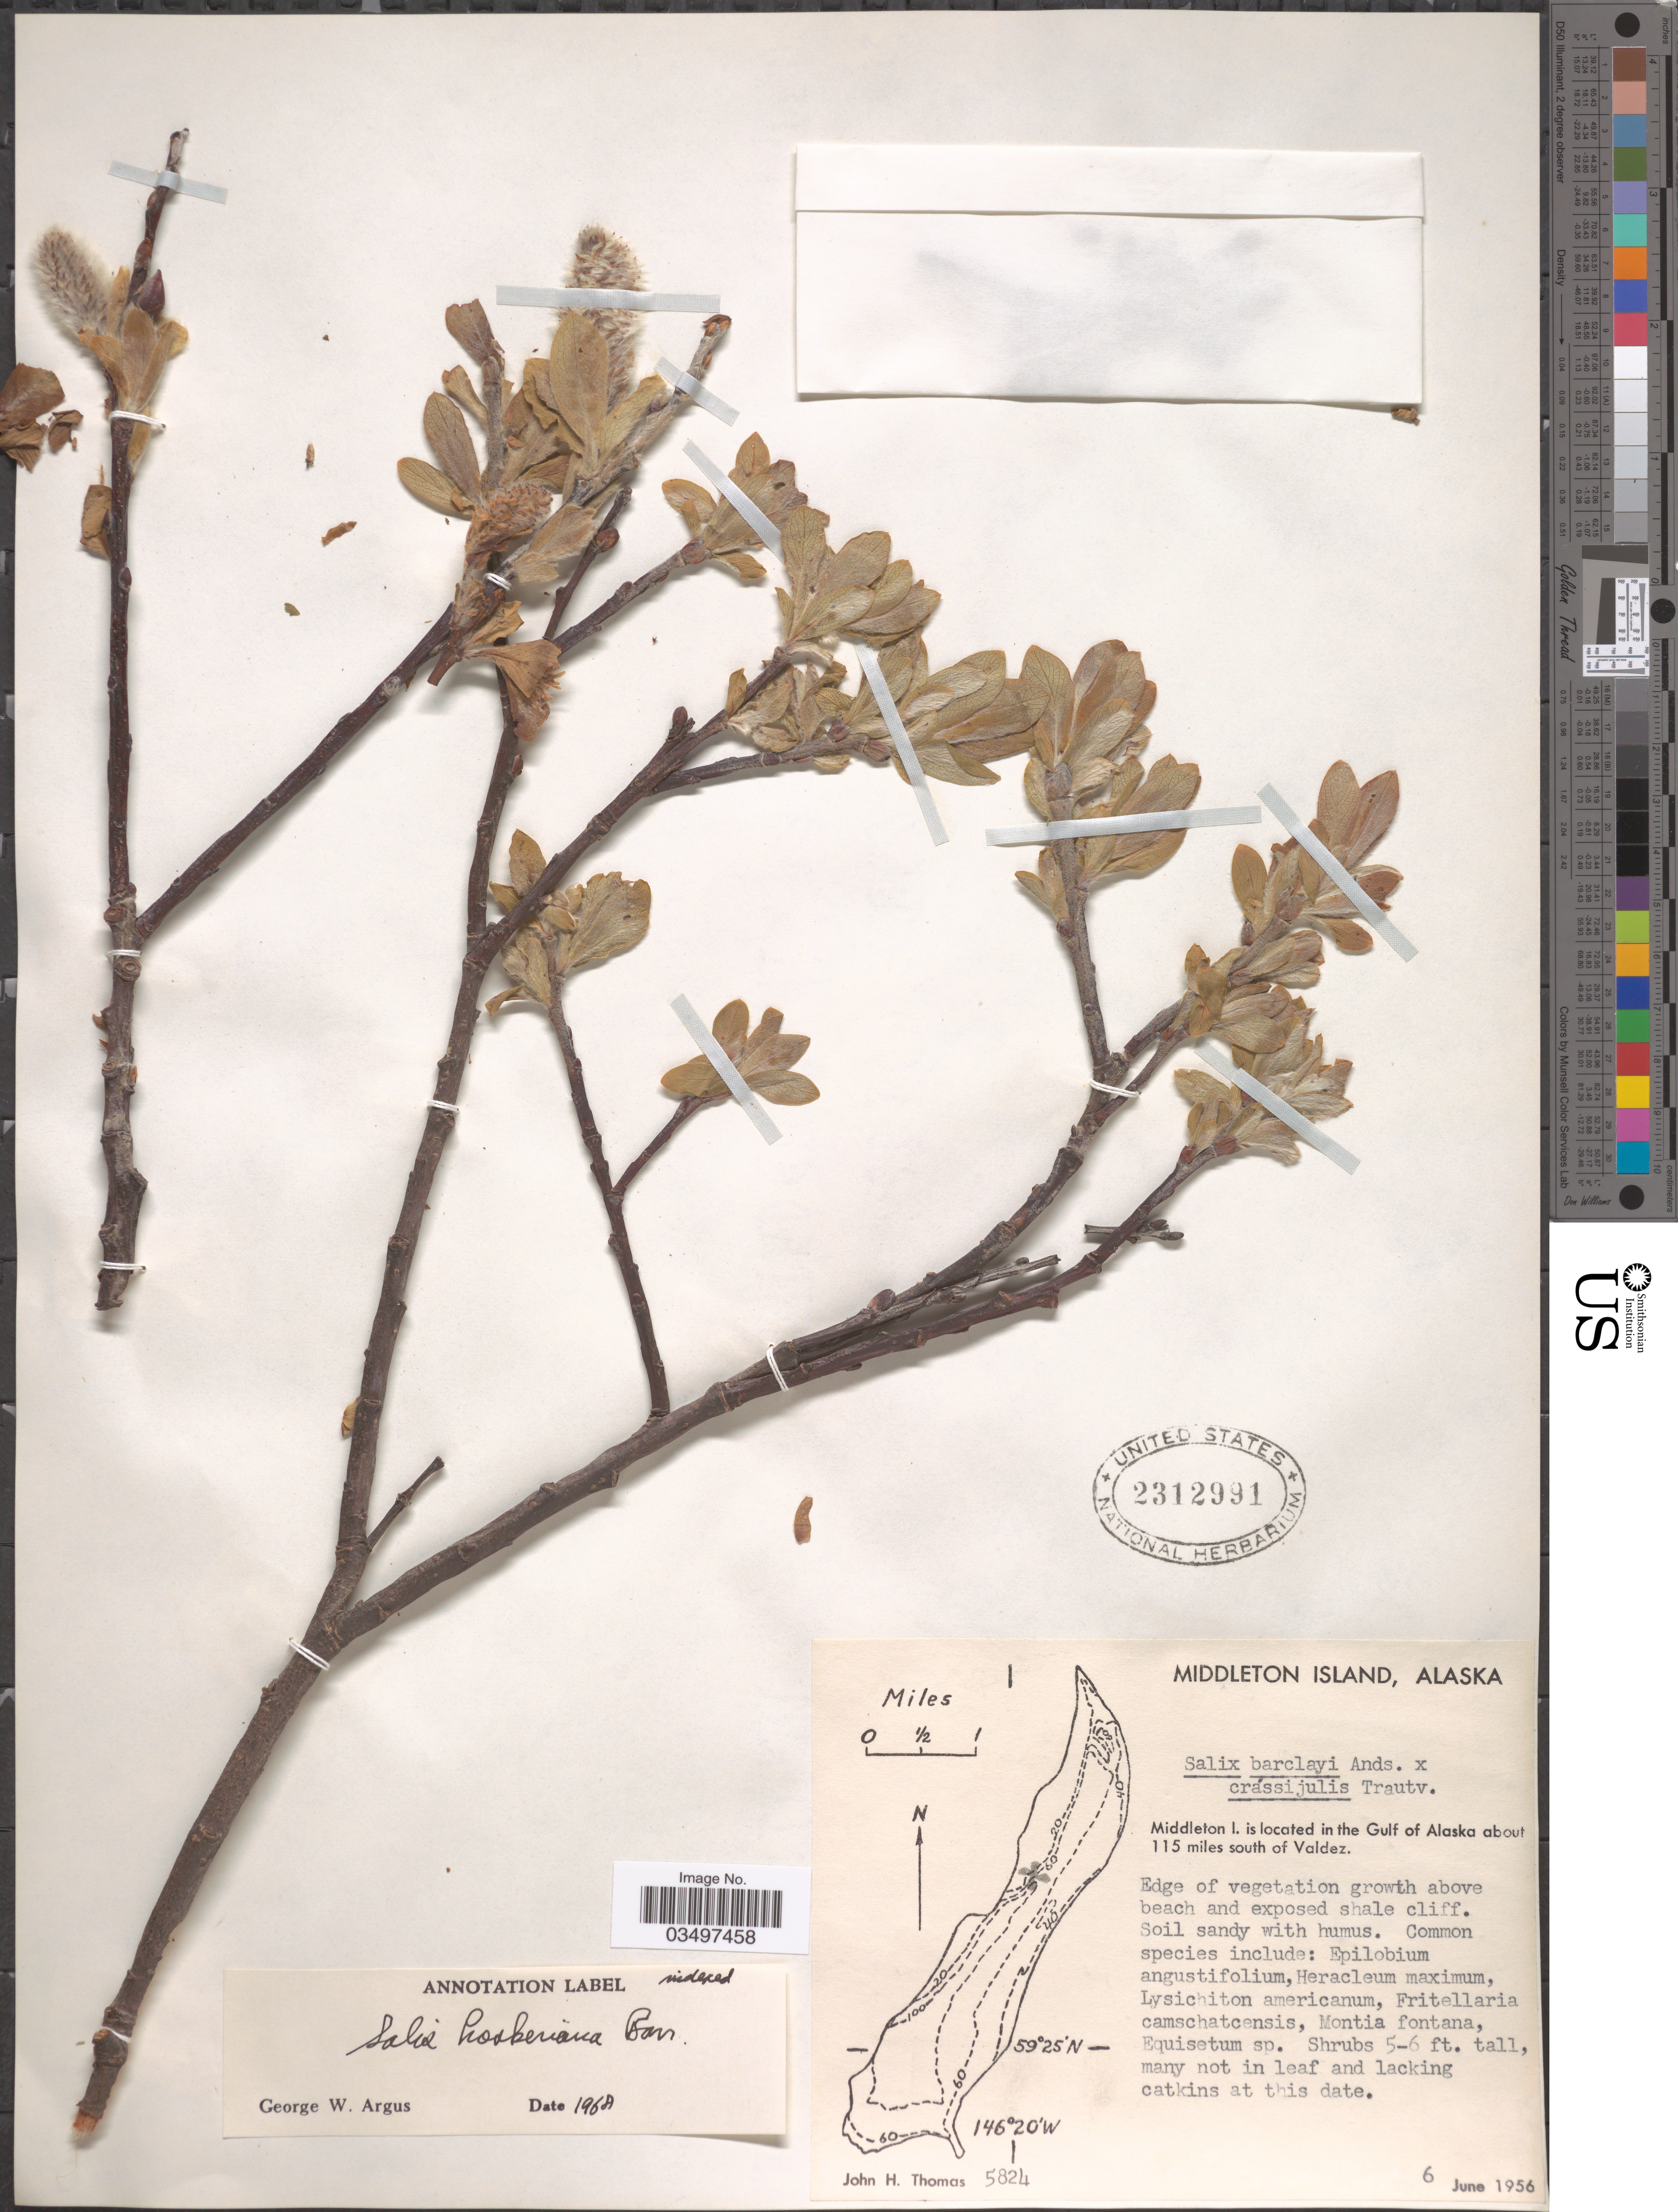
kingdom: Plantae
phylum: Tracheophyta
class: Magnoliopsida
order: Malpighiales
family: Salicaceae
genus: Salix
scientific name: Salix hookeriana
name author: Barratt ex Hook.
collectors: J. H. Thomas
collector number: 5824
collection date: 1956-06-06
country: United States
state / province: Alaska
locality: Middleton Island. Middleton I. is located in the Gulf of Alaska about 115 miles south of Valdez.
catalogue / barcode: US 2312991